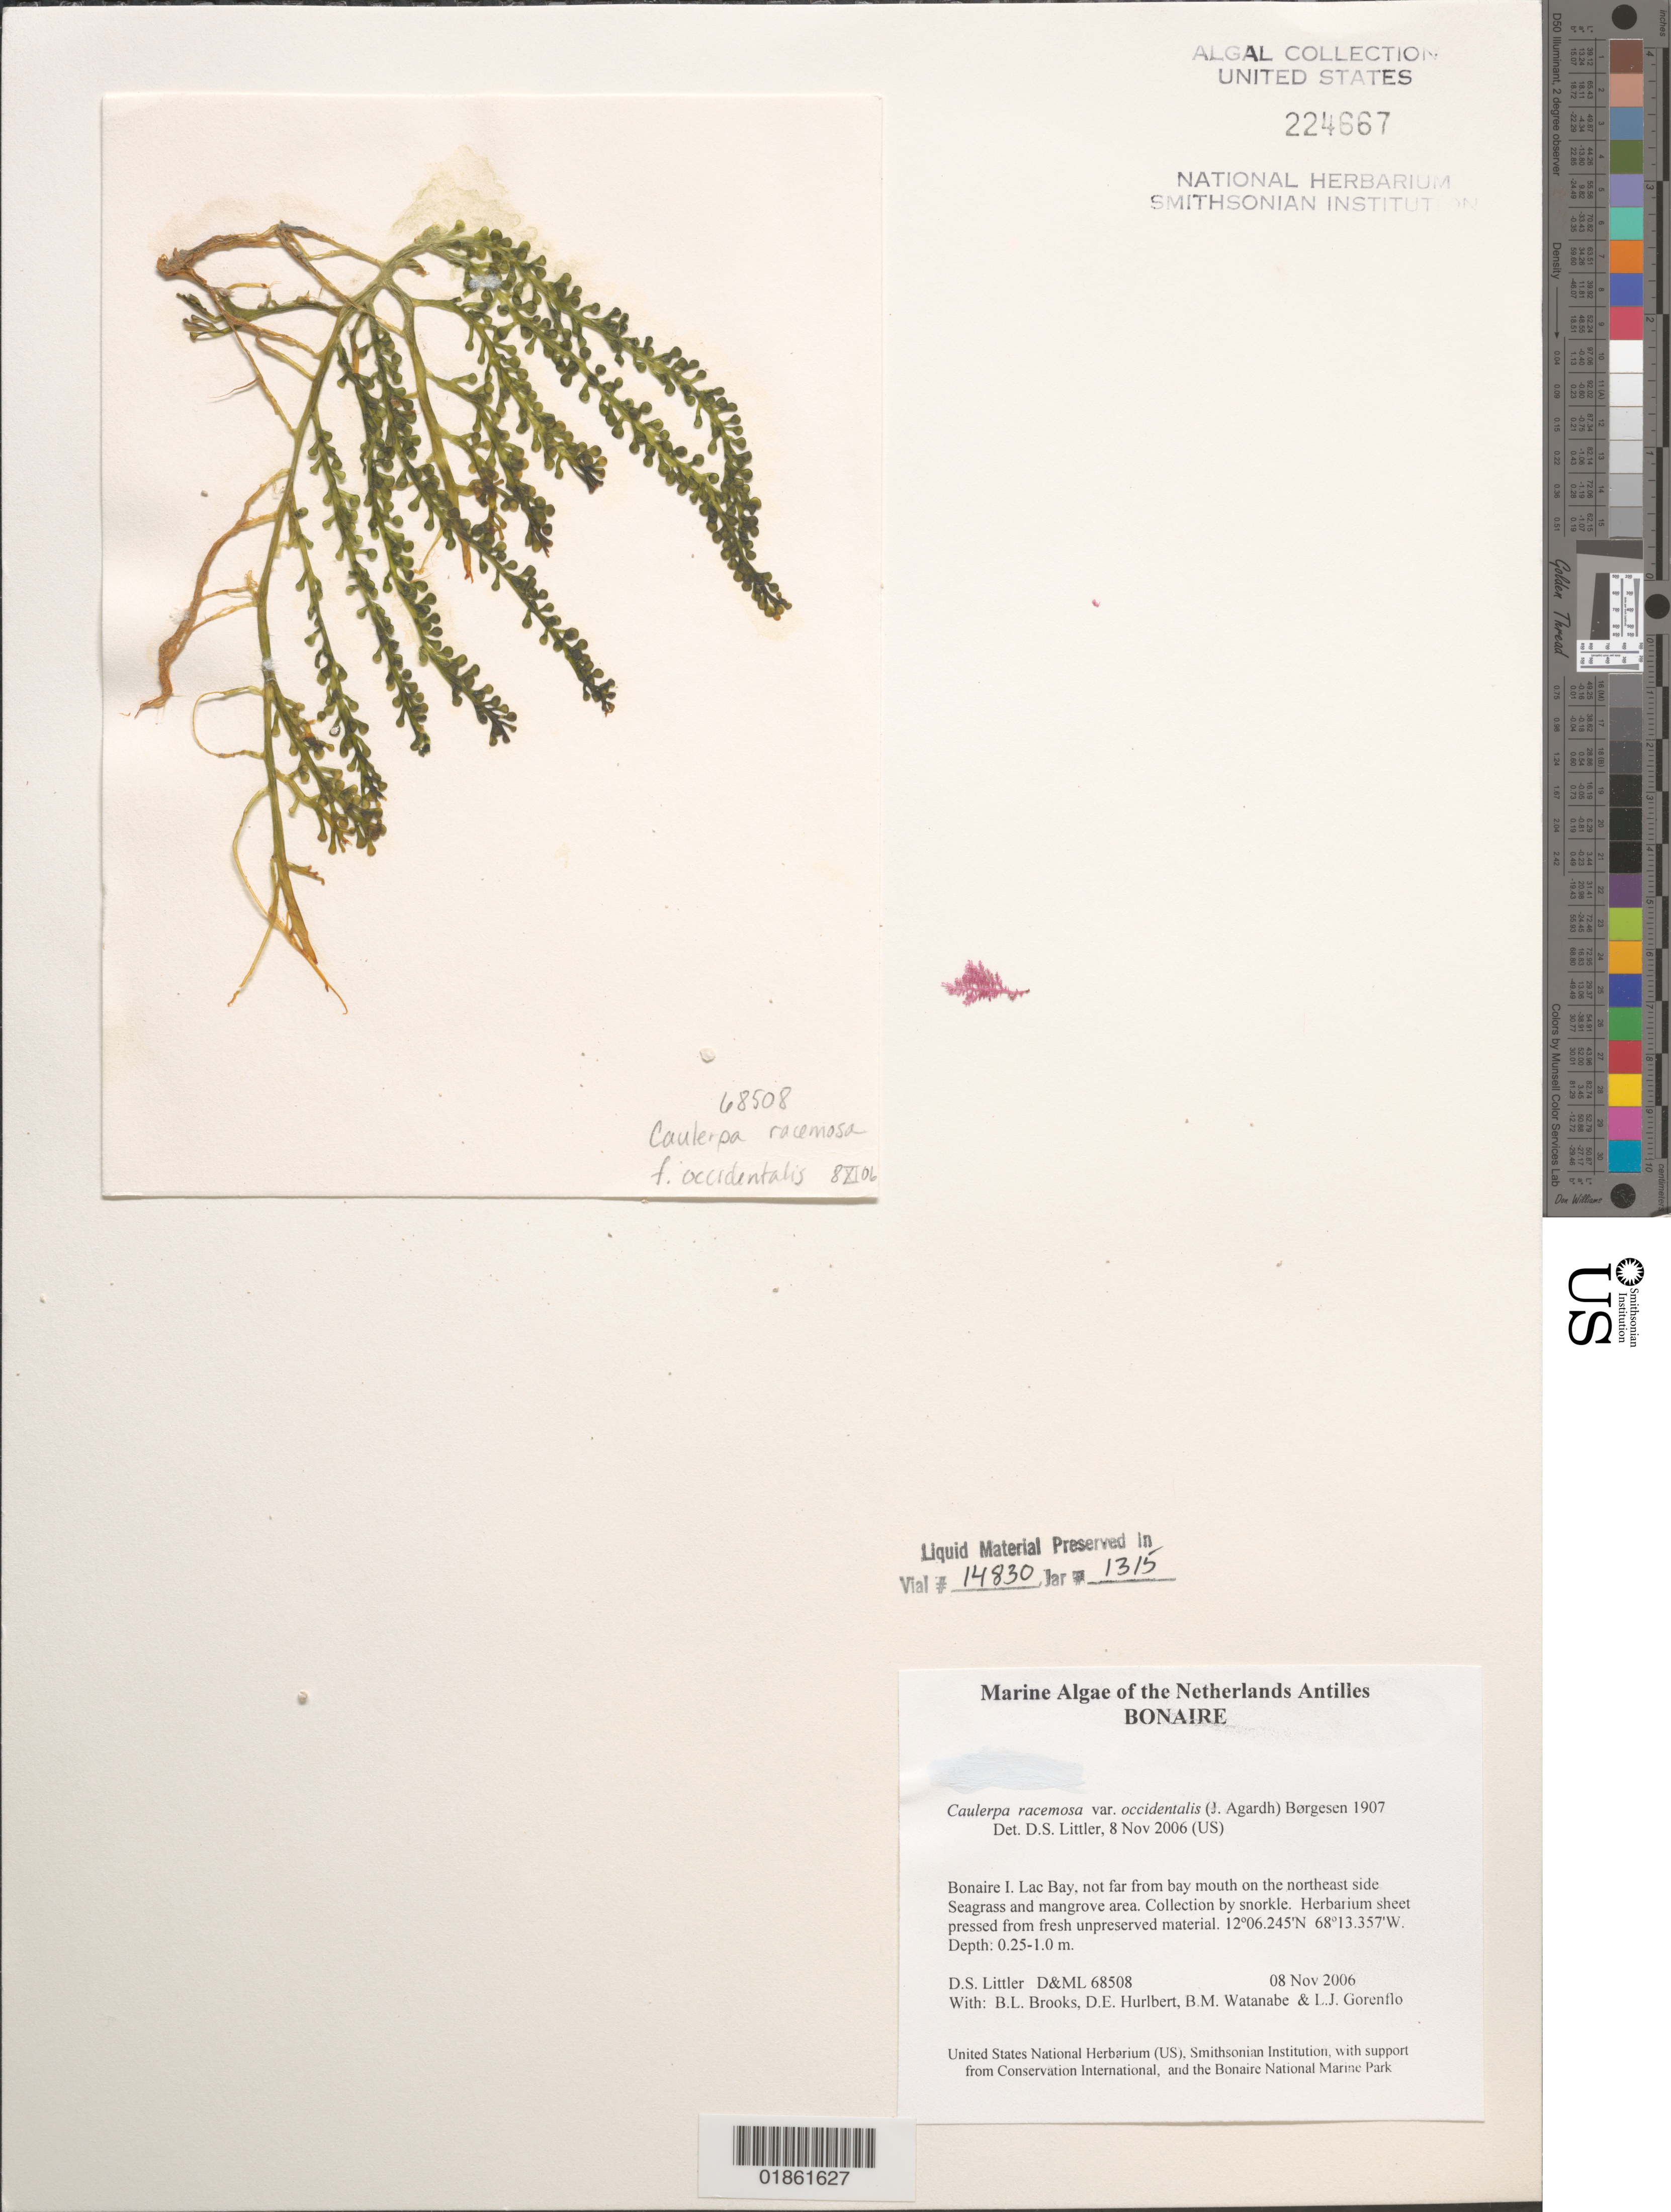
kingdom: Plantae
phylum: Chlorophyta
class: Ulvophyceae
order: Bryopsidales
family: Caulerpaceae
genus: Caulerpa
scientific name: Caulerpa racemosa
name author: (Forssk.) J. Agardh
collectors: D. S. Littler, M. M. Littler, D. Hurlburt & L. Gorenflo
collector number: D&ML 68508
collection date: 2006-11-08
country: Netherlands Antilles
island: Bonaire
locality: Bonaire. Lac Bay.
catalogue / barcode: US 224667